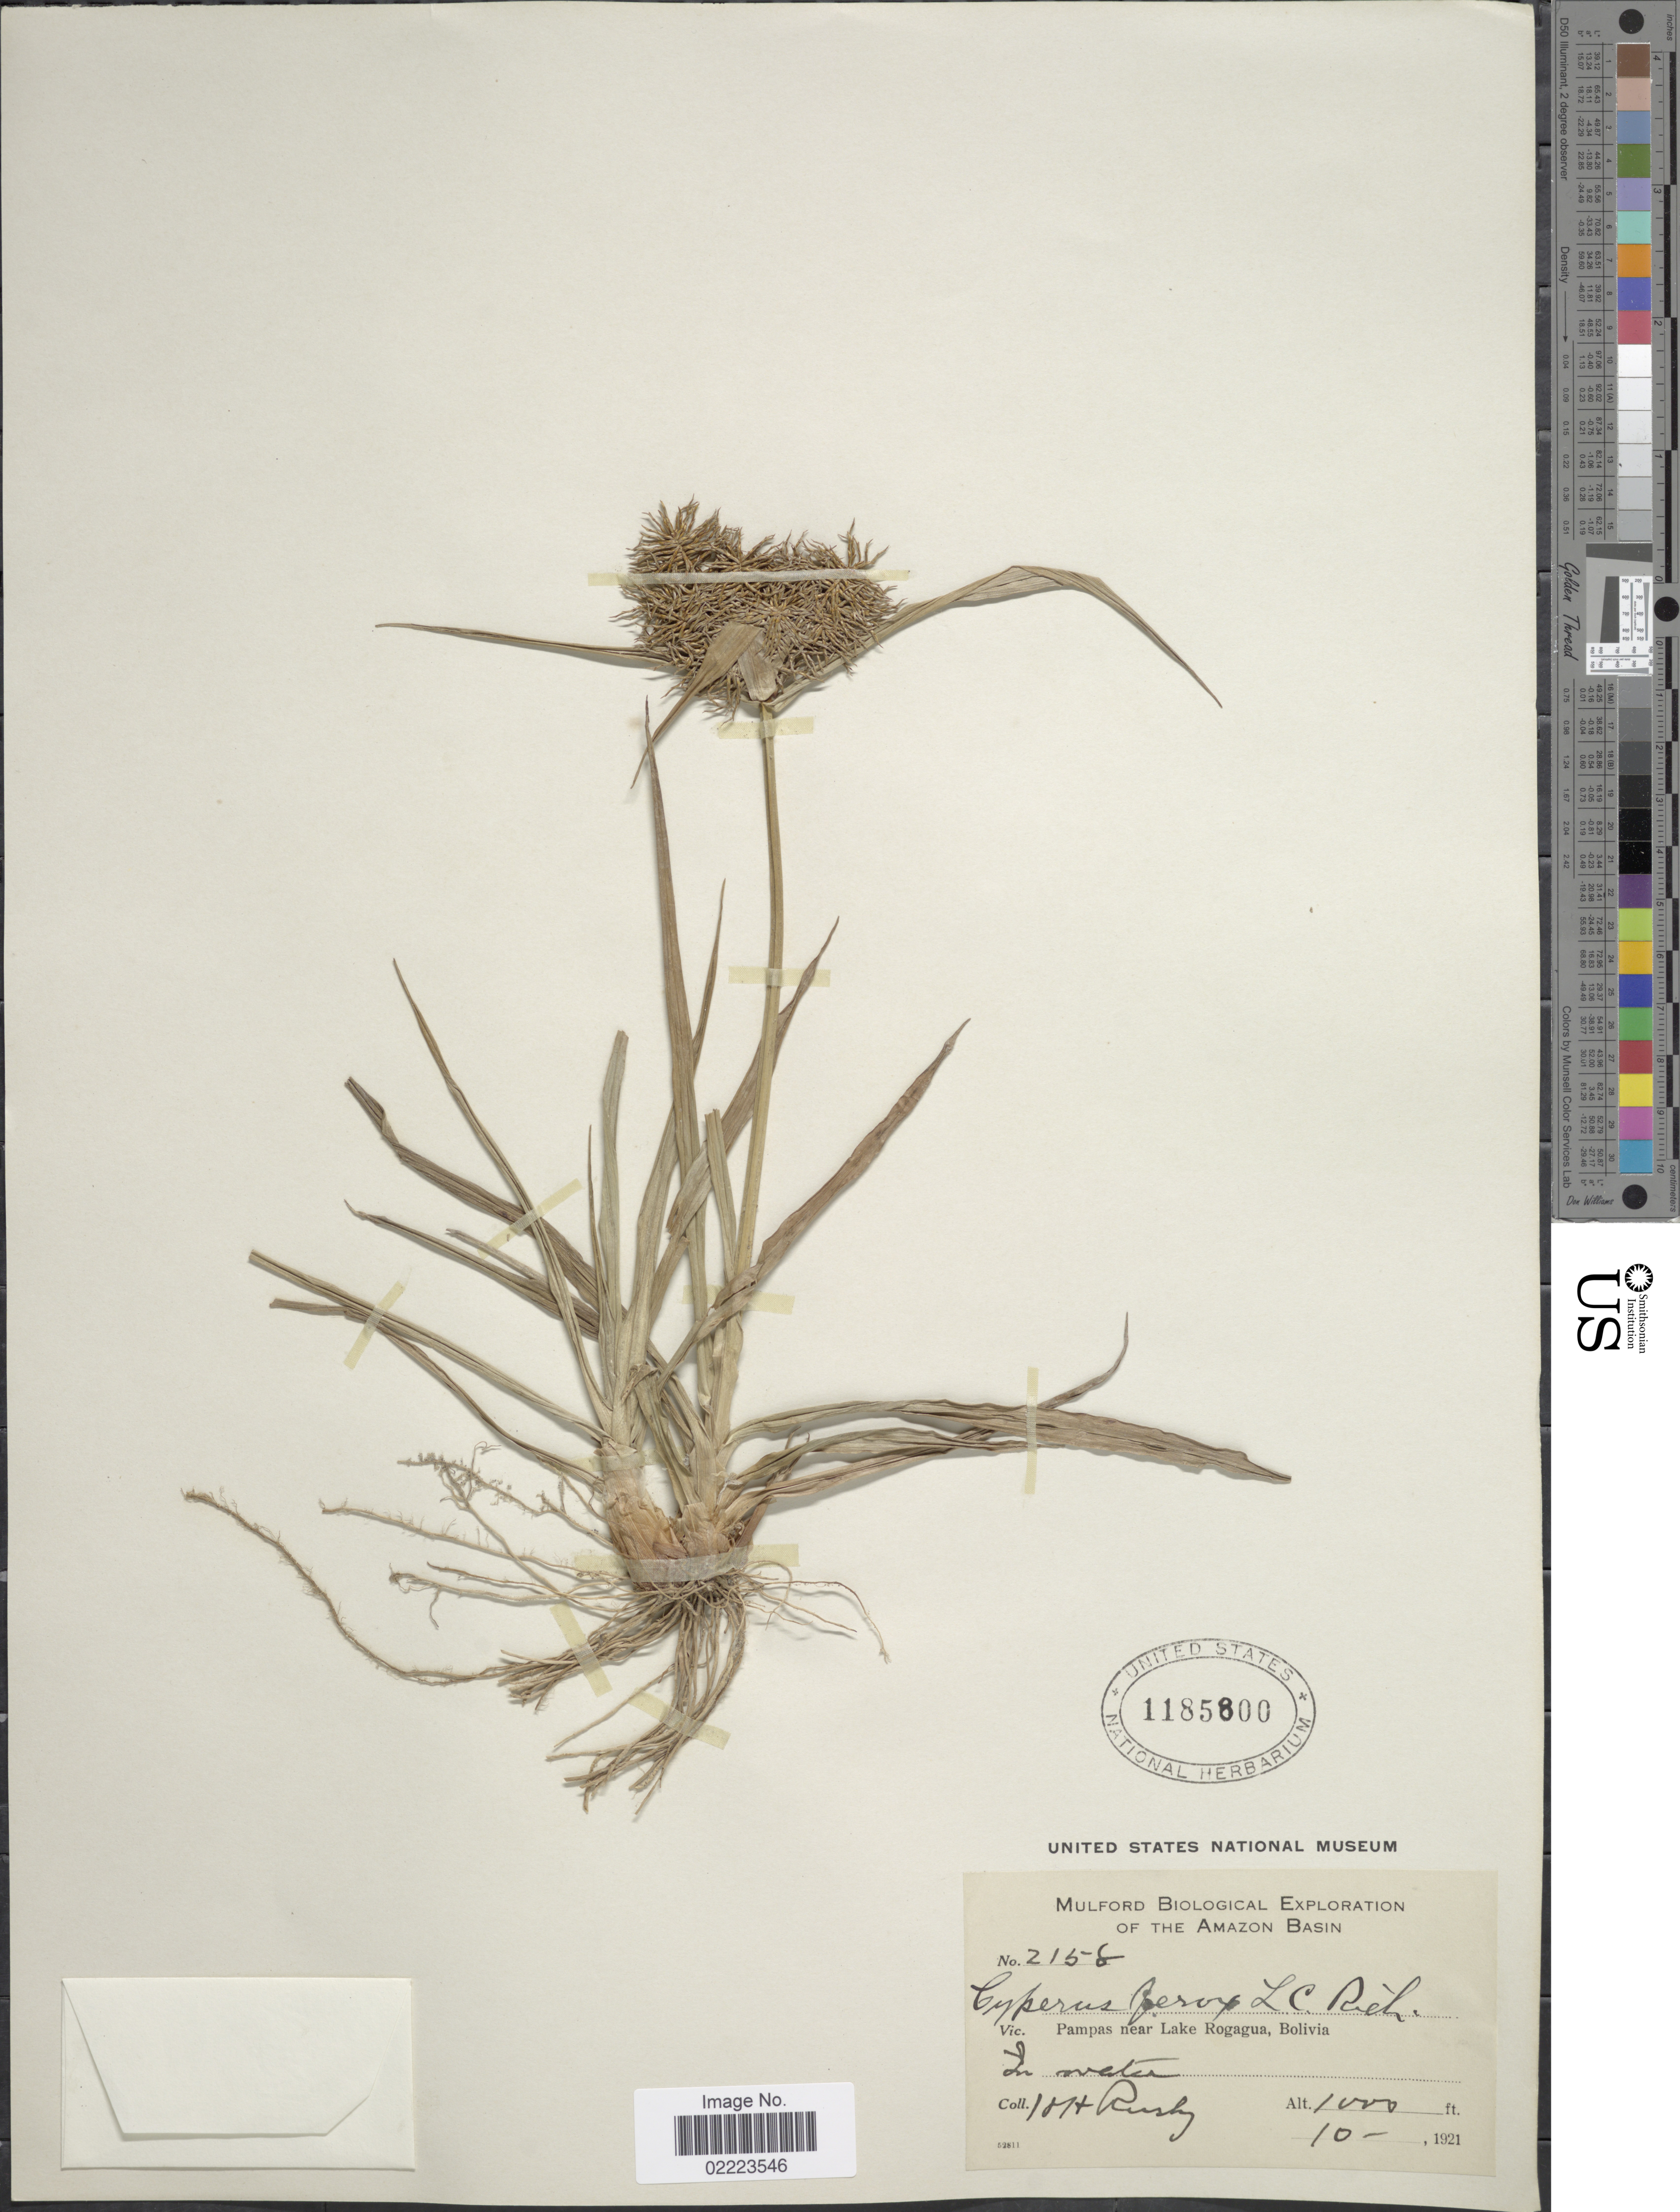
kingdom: Plantae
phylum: Tracheophyta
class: Liliopsida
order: Poales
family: Cyperaceae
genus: Cyperus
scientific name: Cyperus odoratus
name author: L.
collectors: H. H. Rusby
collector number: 2158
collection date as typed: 10-., 1921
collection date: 1921-10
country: Bolivia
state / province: Beni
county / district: José Ballivián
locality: Pampas near Lake Rogagua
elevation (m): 305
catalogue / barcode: US 1185800